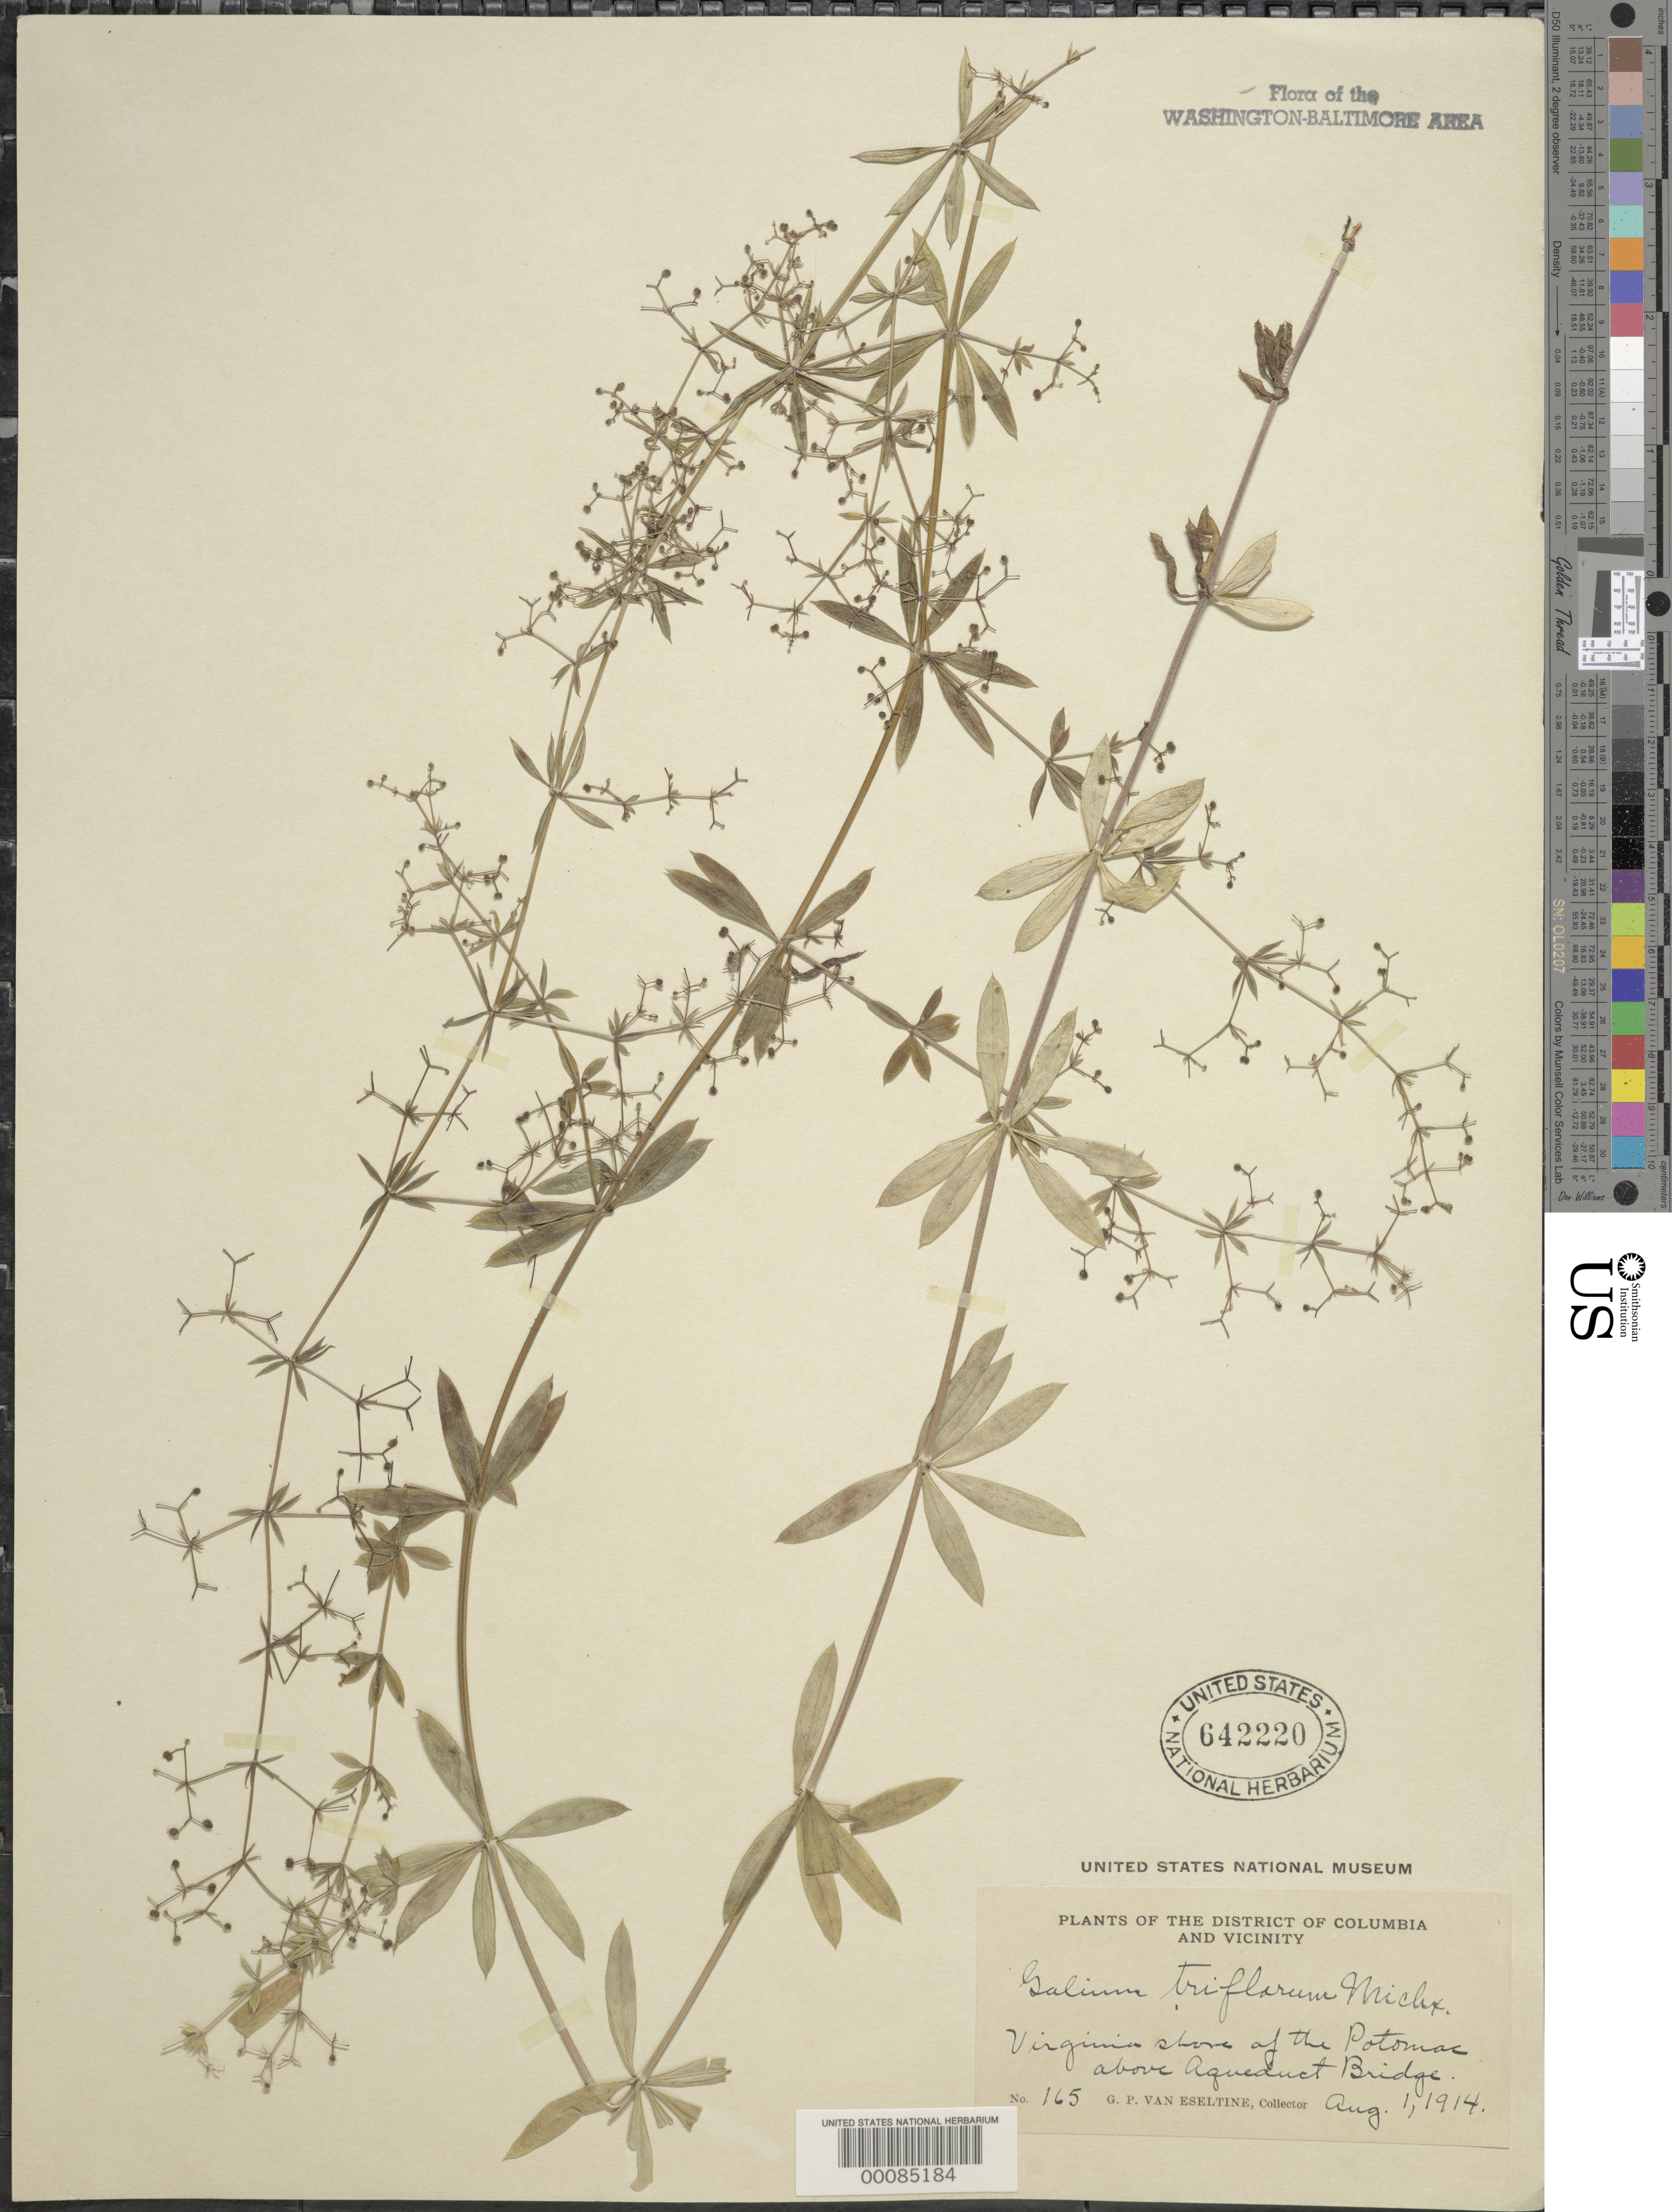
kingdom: Plantae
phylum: Tracheophyta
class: Magnoliopsida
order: Gentianales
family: Rubiaceae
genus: Galium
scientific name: Galium triflorum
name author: Michx.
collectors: G. P. Van Eseltine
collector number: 165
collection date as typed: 01 Aug 1914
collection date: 1914-08-01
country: United States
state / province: Virginia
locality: Virginia shore above Aqueduct Bridge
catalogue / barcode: US 642220